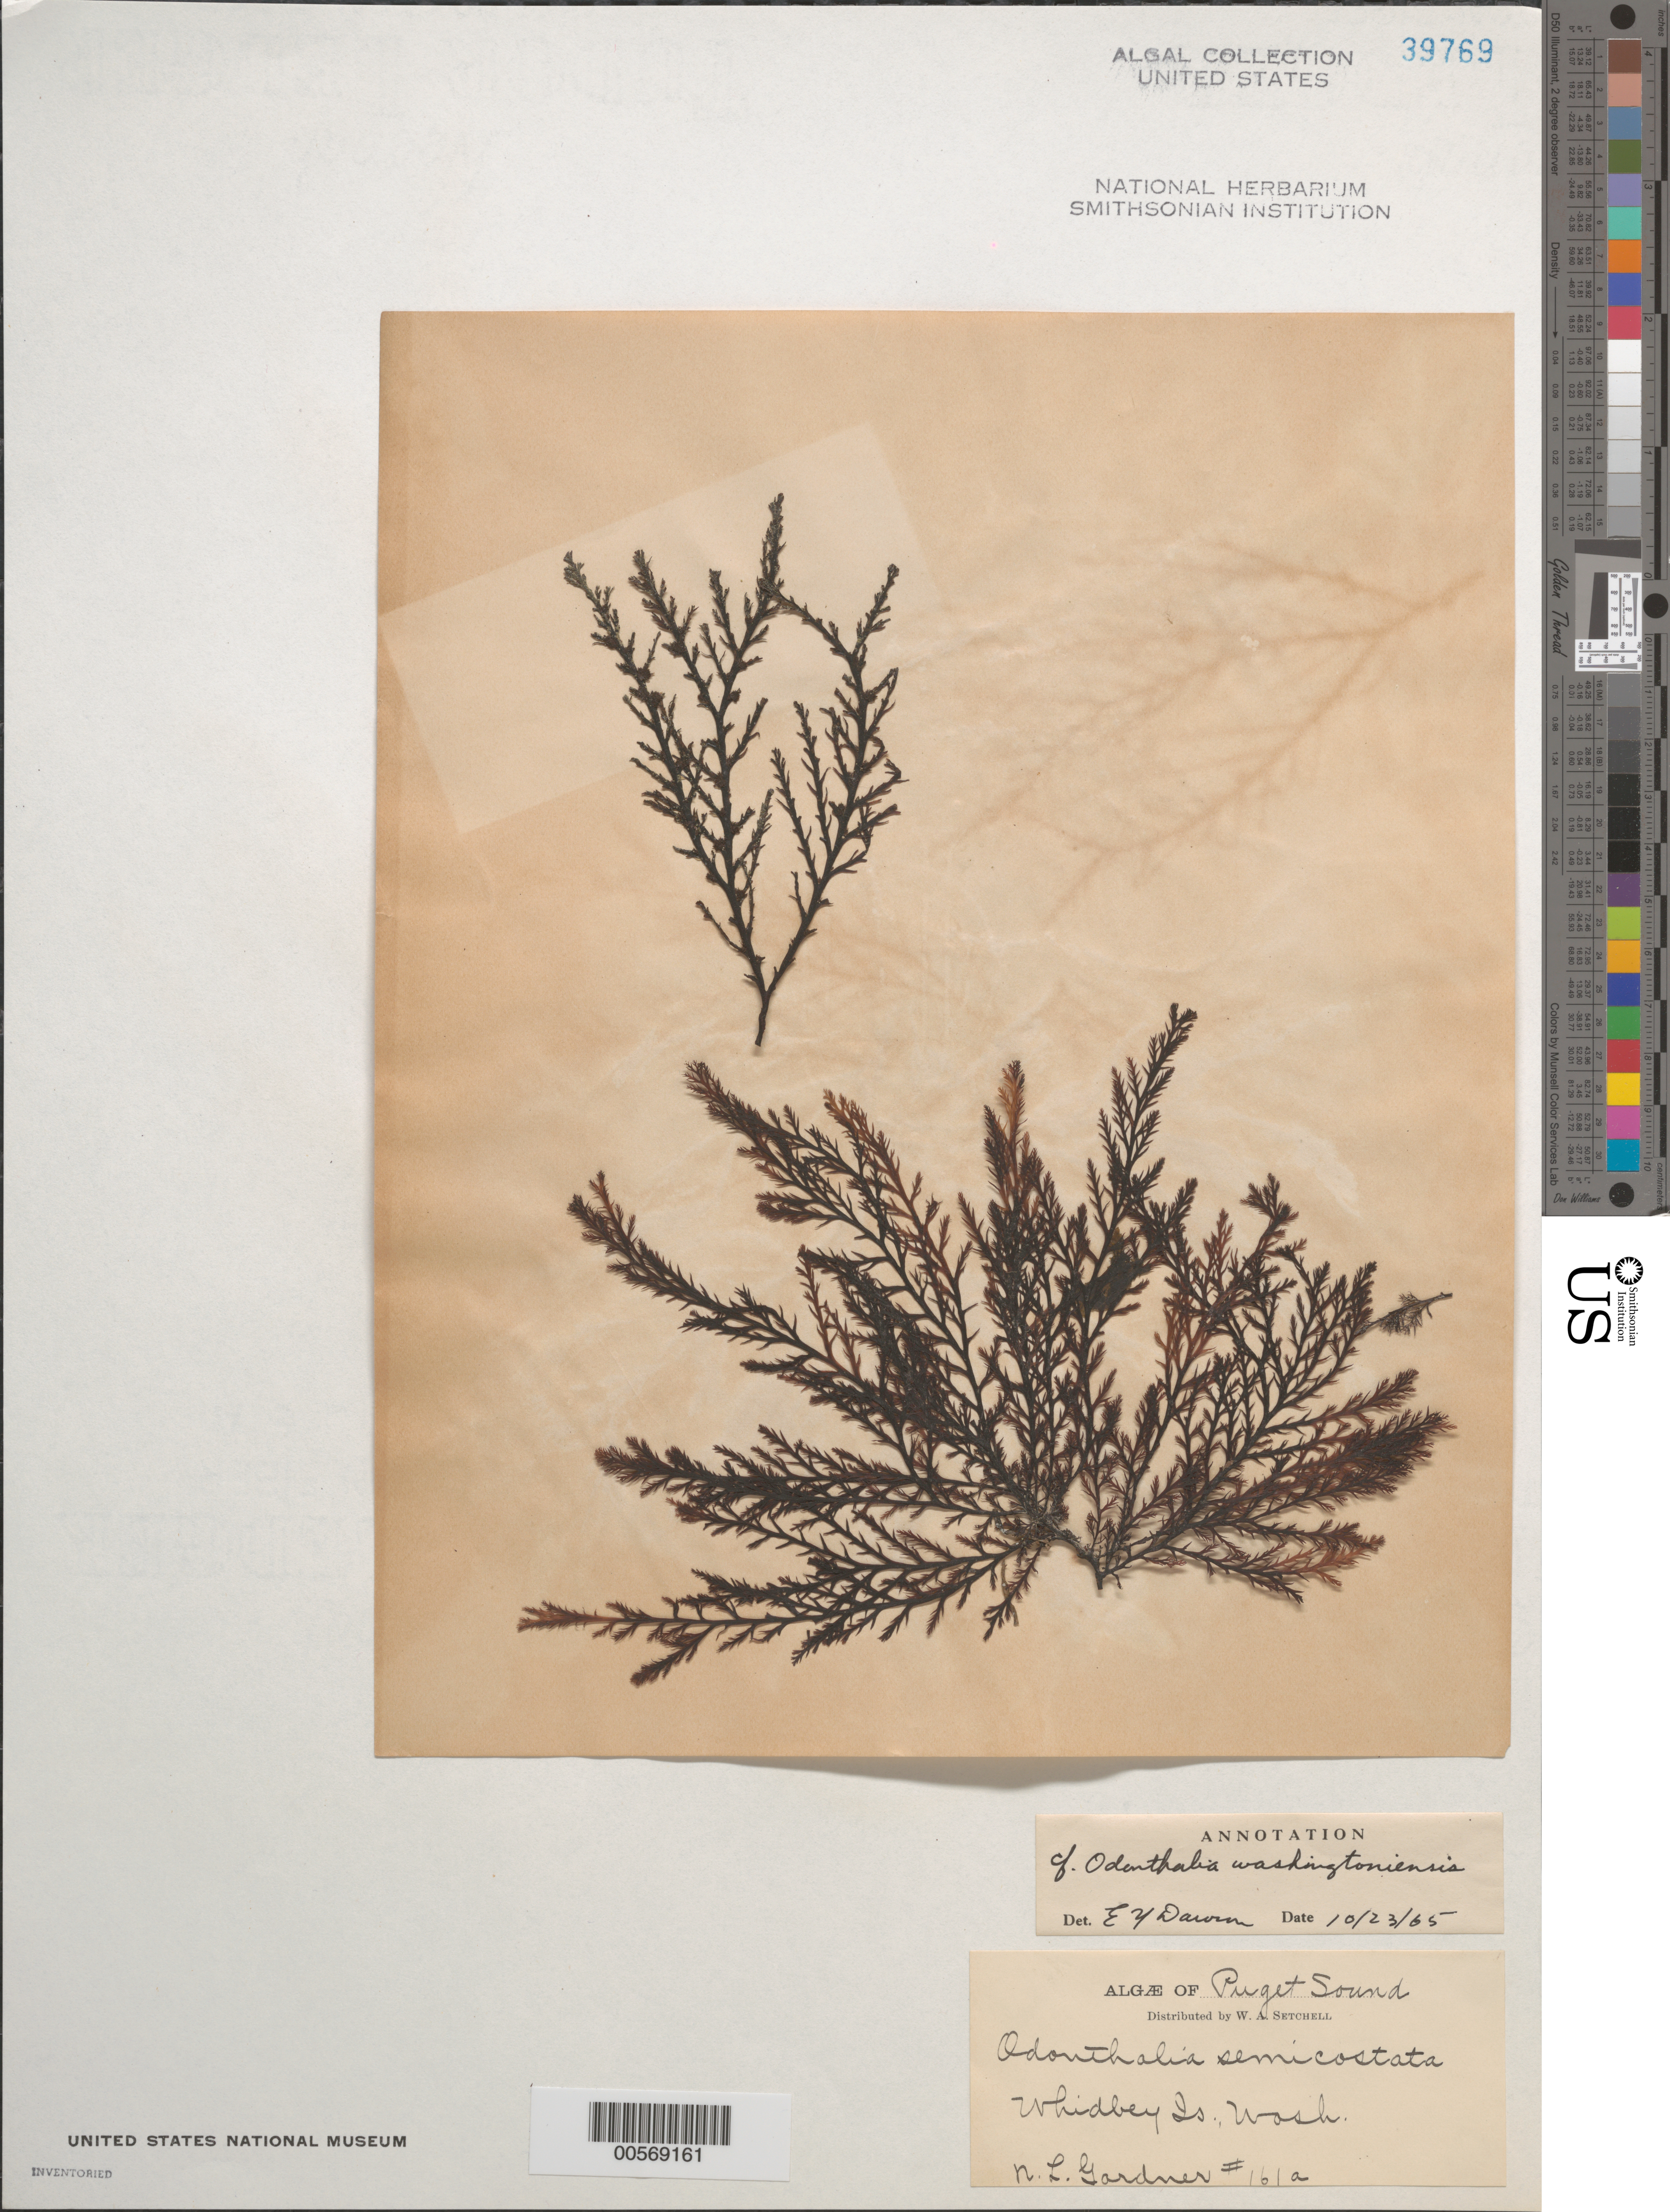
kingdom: Plantae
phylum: Rhodophyta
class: Florideophyceae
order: Ceramiales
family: Rhodomelaceae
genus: Odonthalia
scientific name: Odonthalia washingtoniensis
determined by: Dawson, E. Y.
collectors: N. Gardner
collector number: NLG 161a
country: United States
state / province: Washington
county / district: Island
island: Whidbey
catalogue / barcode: US 39769